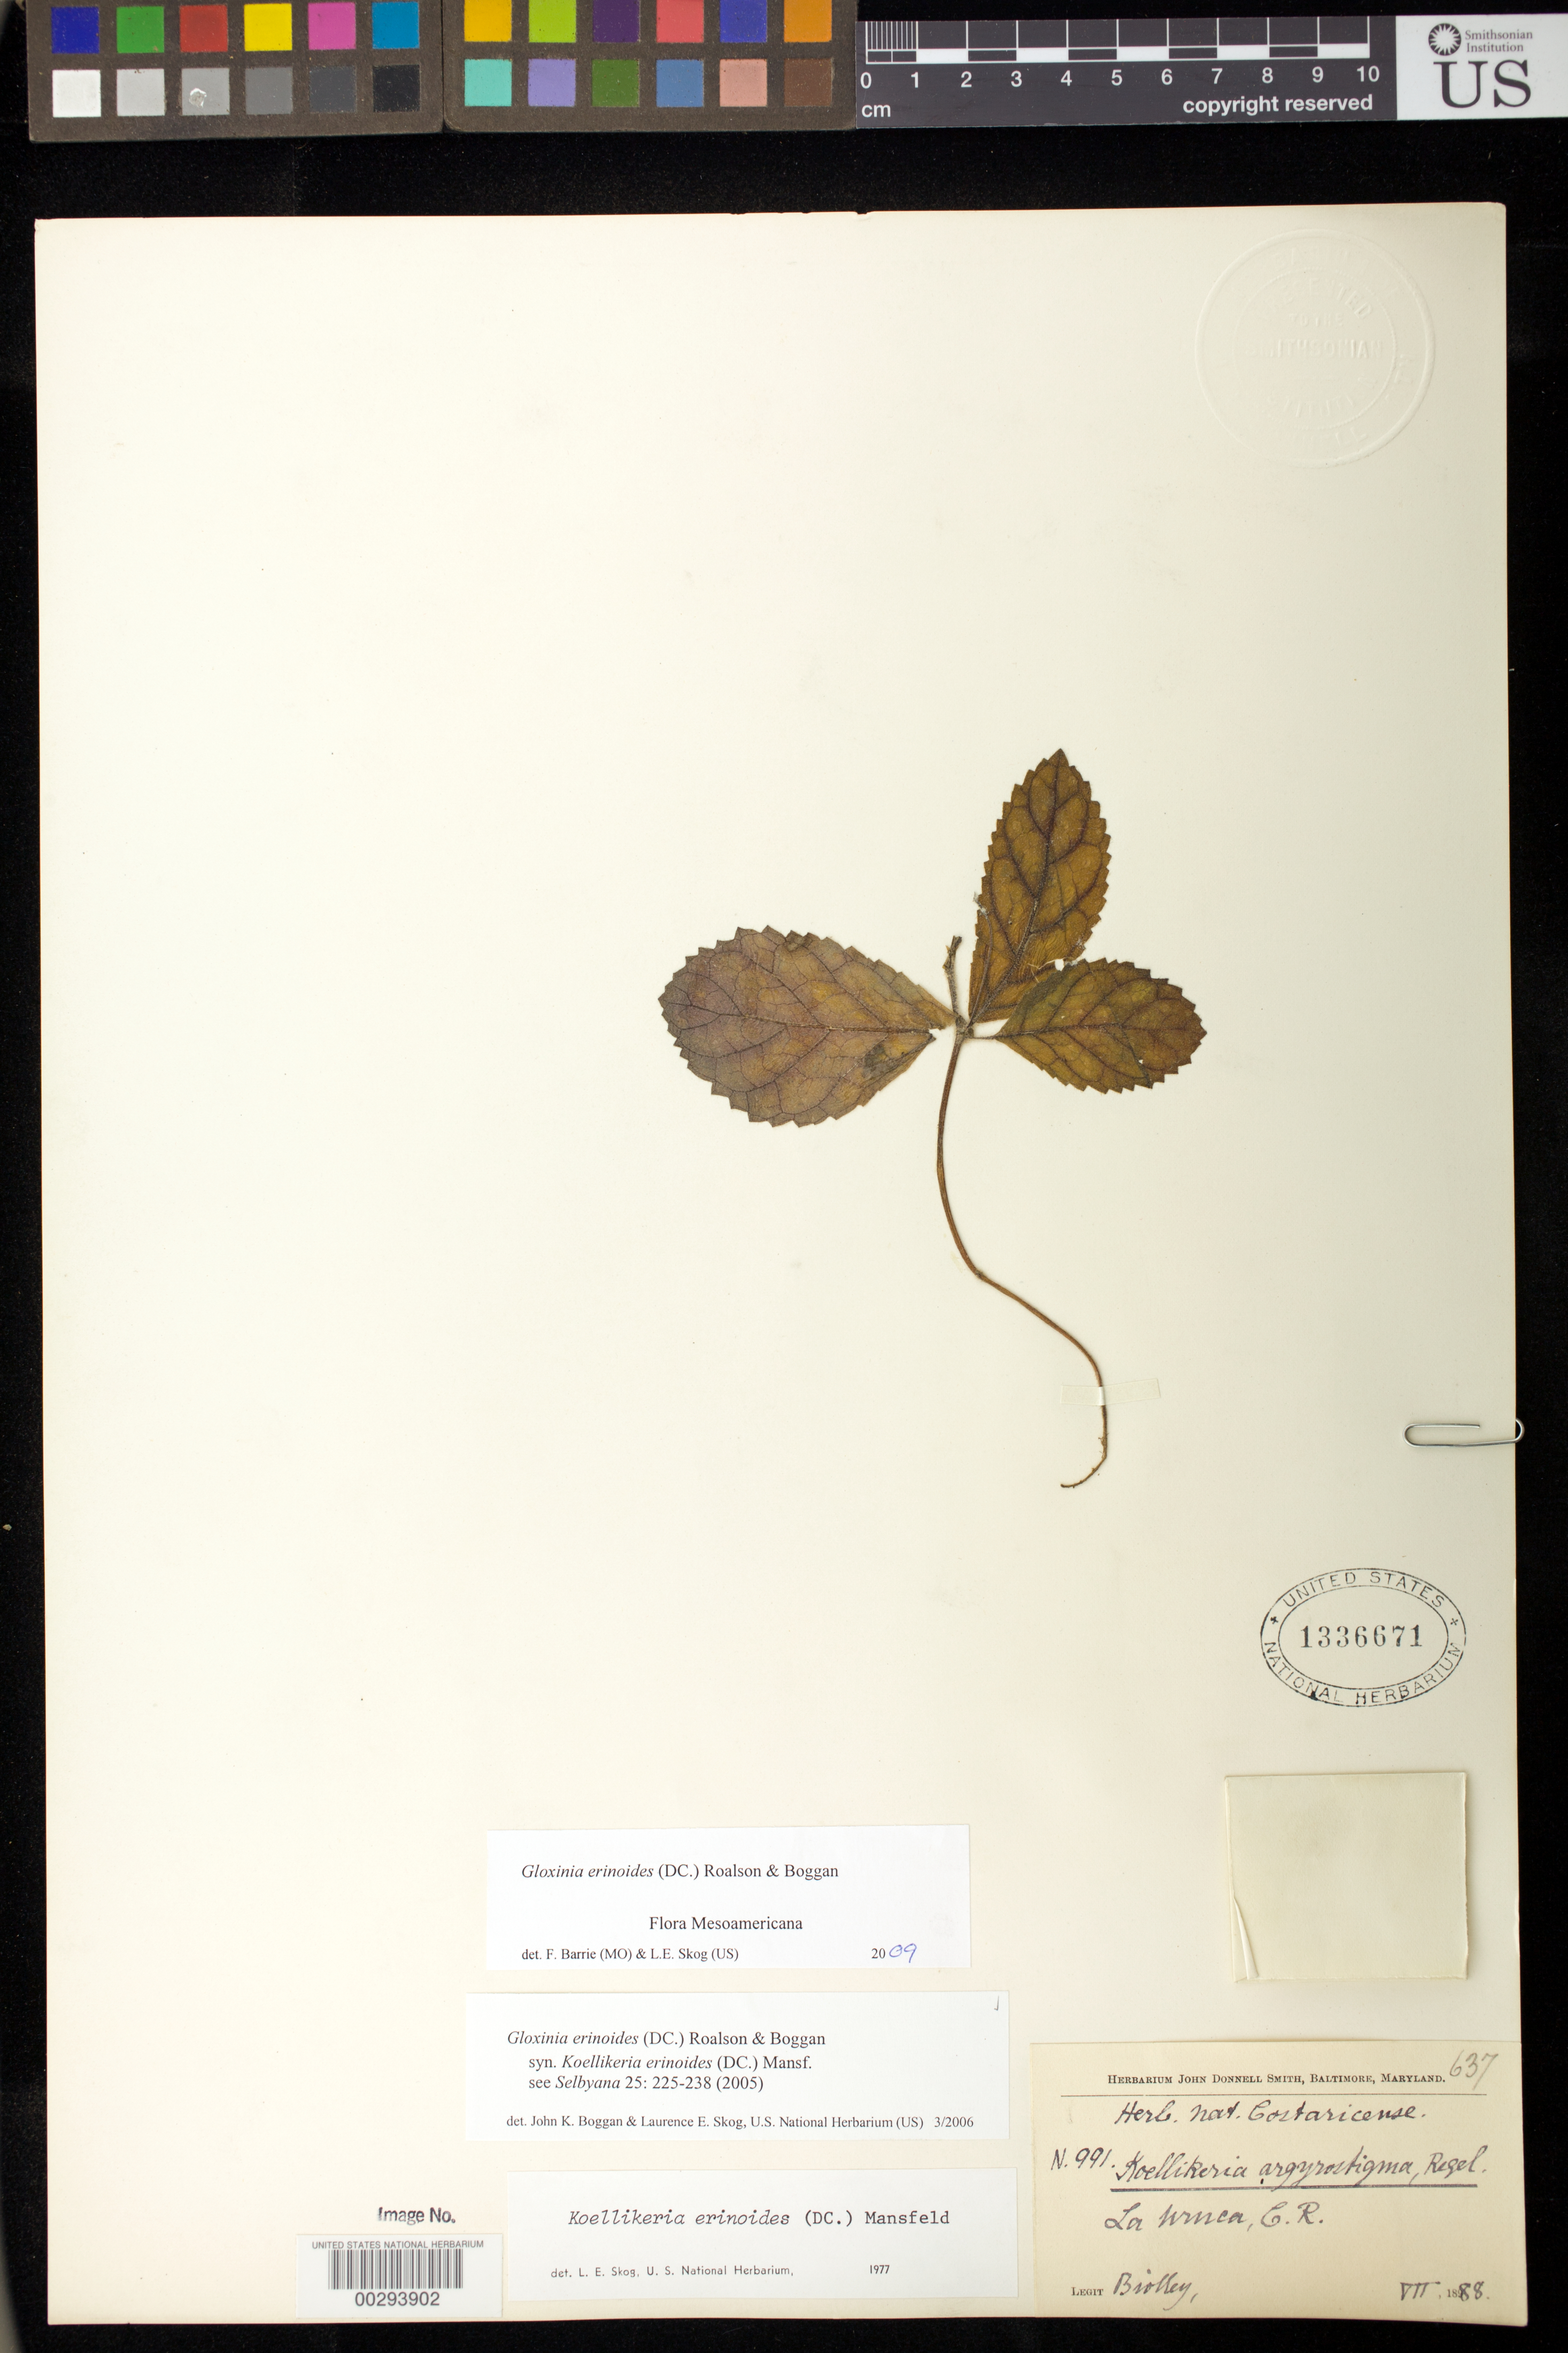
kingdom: Plantae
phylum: Tracheophyta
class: Magnoliopsida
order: Lamiales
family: Gesneriaceae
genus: Gloxinia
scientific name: Gloxinia erinoides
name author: (DC.) Roalson & Boggan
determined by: Boggan, J. K.; Skog, L. E.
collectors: P. Biolley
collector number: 991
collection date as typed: Jul 1888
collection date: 1888-07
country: Costa Rica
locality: La Urnca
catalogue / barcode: US 1336671